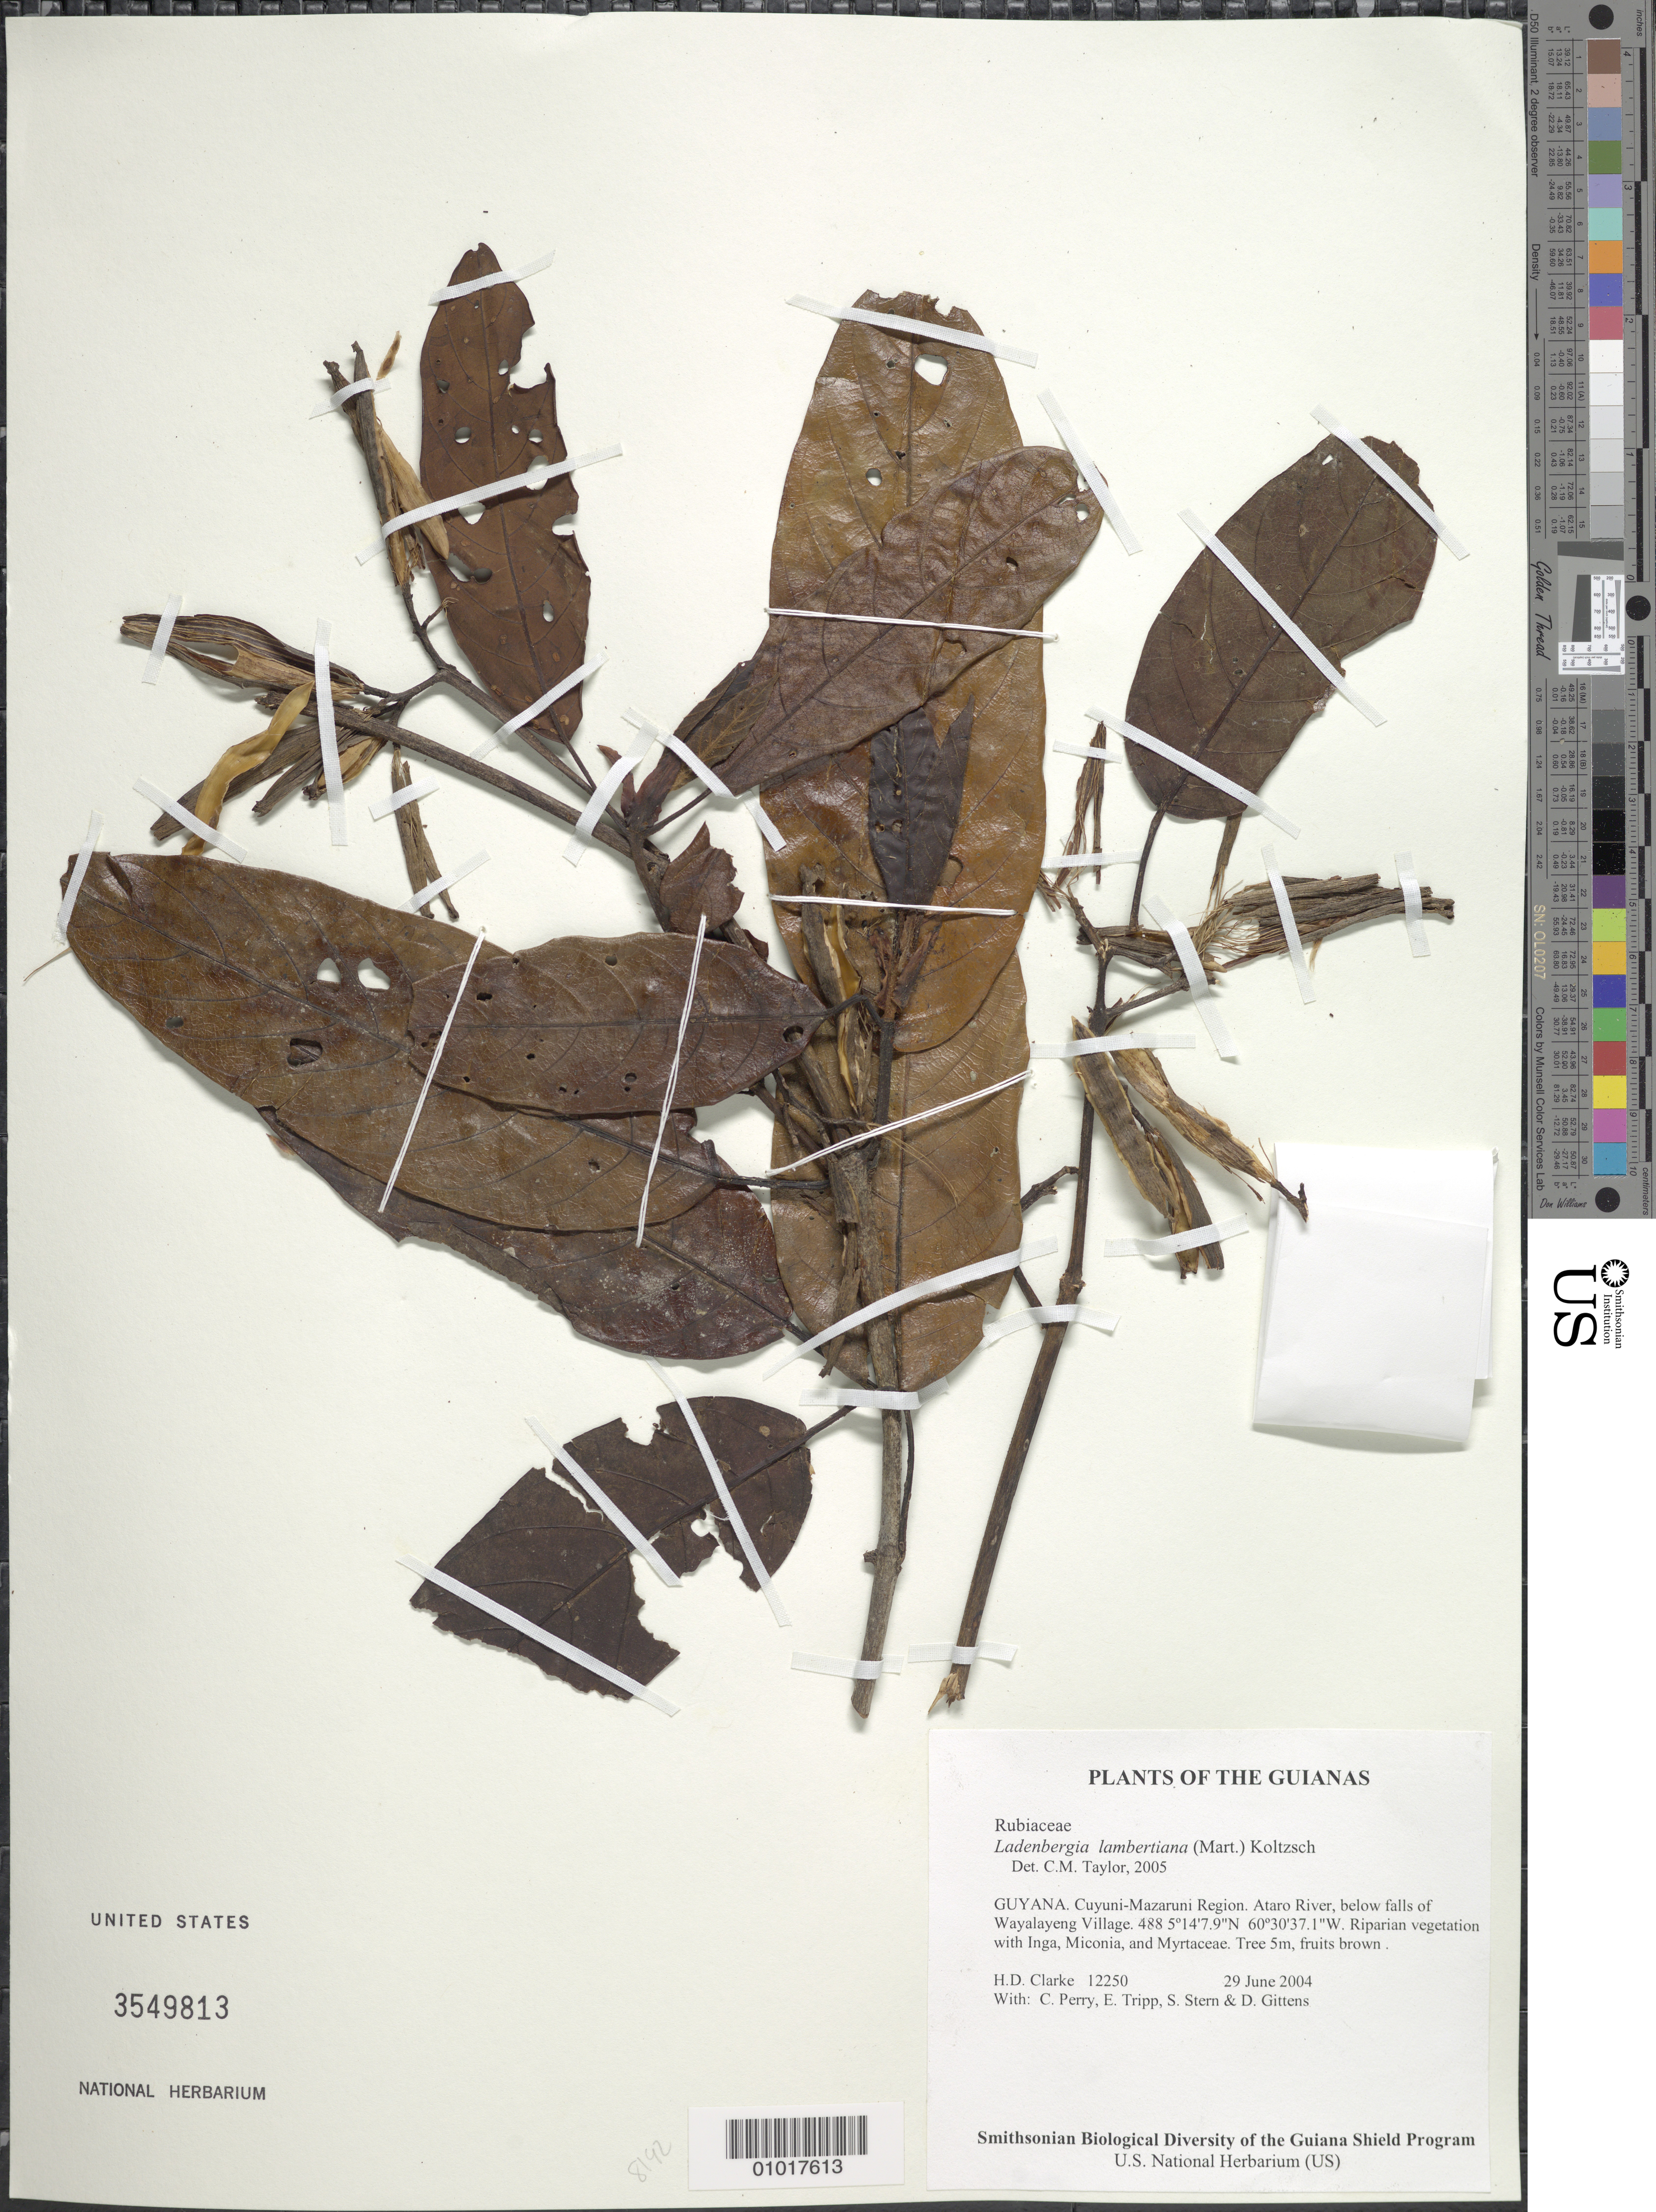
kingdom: Plantae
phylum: Tracheophyta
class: Magnoliopsida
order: Gentianales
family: Rubiaceae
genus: Ladenbergia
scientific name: Ladenbergia lambertiana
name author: (A. Braun ex Mart.) Klotzsch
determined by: Taylor, Charlotte M.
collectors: H. D. Clarke, C. Perry, E. Tripp, S. R. Stern & D. Gittens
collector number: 12250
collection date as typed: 29 June 2004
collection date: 2004-06-29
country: Guyana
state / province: Cuyuni-Mazaruni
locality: Ataro River, below falls of Wayalayeng Village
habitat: Riparian vegetation with Inga, Miconia, and Myrtaceae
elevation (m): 488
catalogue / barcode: US 3549813